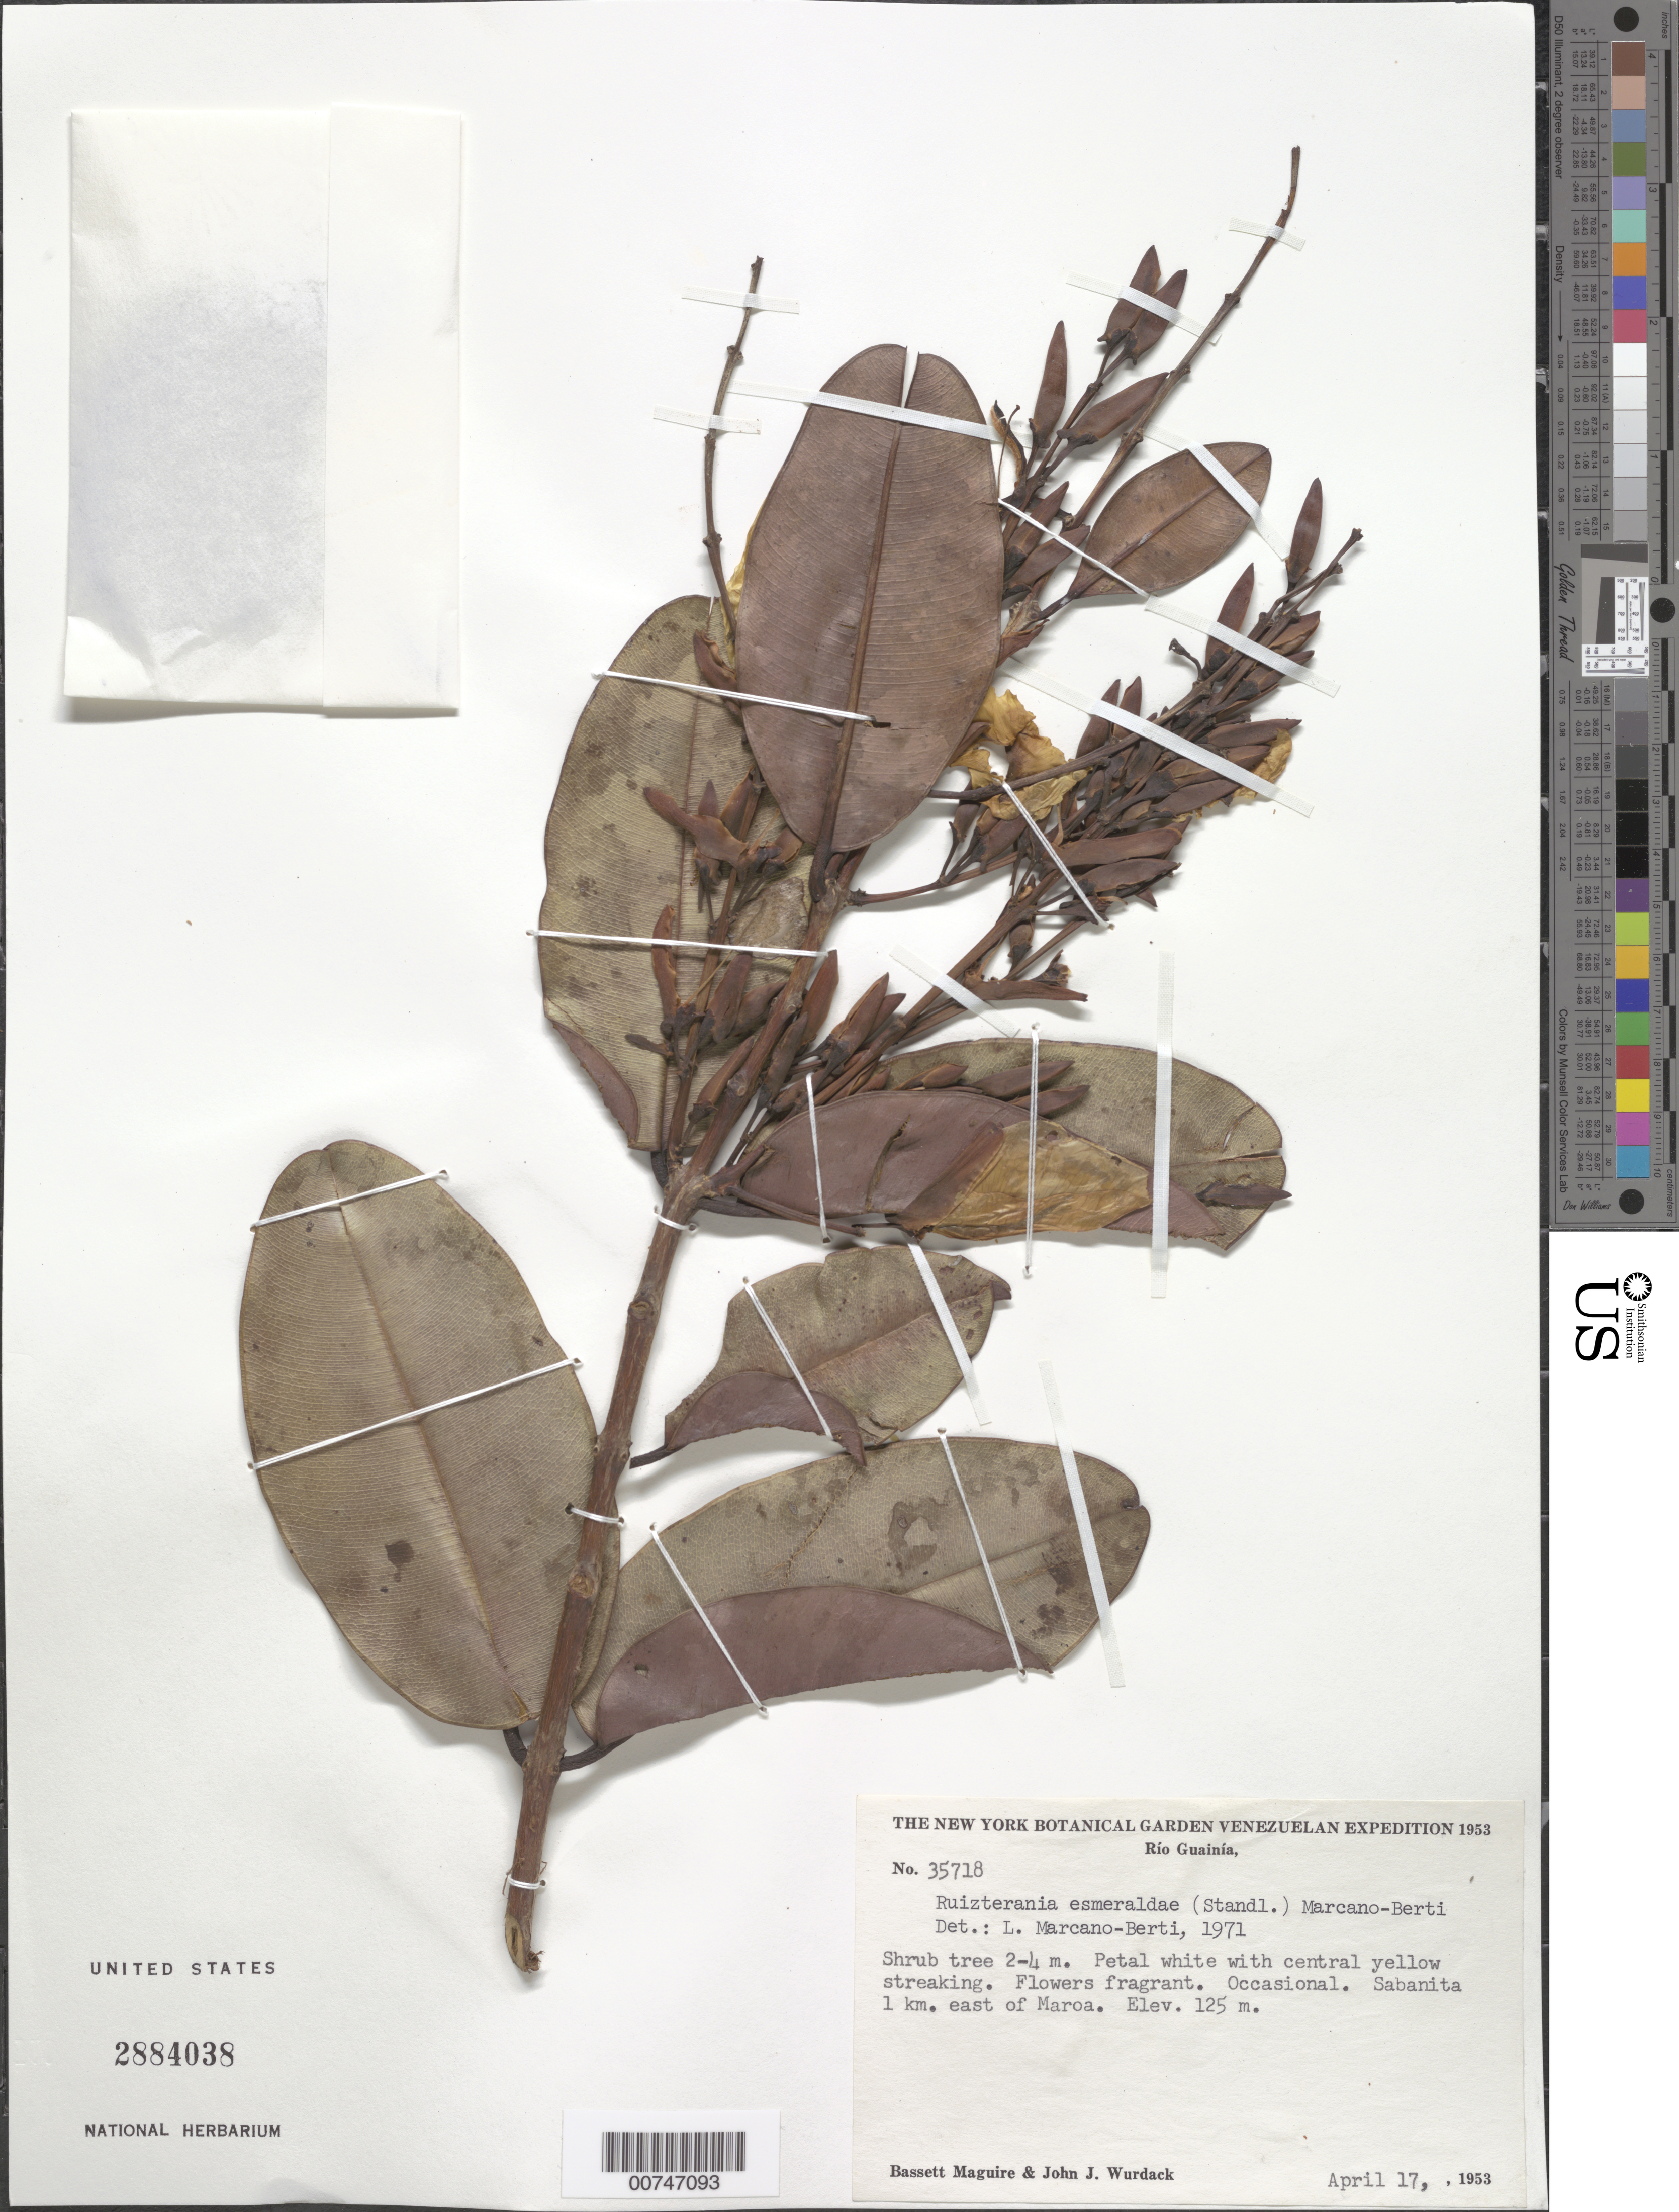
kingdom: Plantae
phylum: Tracheophyta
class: Magnoliopsida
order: Myrtales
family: Vochysiaceae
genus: Ruizterania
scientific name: Ruizterania esmeraldae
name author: (Standl.) Marc.-Berti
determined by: Marcano-Berti, L.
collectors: B. Maguire & J. J. Wurdack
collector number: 35718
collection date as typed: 17-Apr-53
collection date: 1953-04-17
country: Venezuela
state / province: Amazonas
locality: Río Guainía, 1 km E of Maroa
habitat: Sabanita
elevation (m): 125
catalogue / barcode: US 2884038